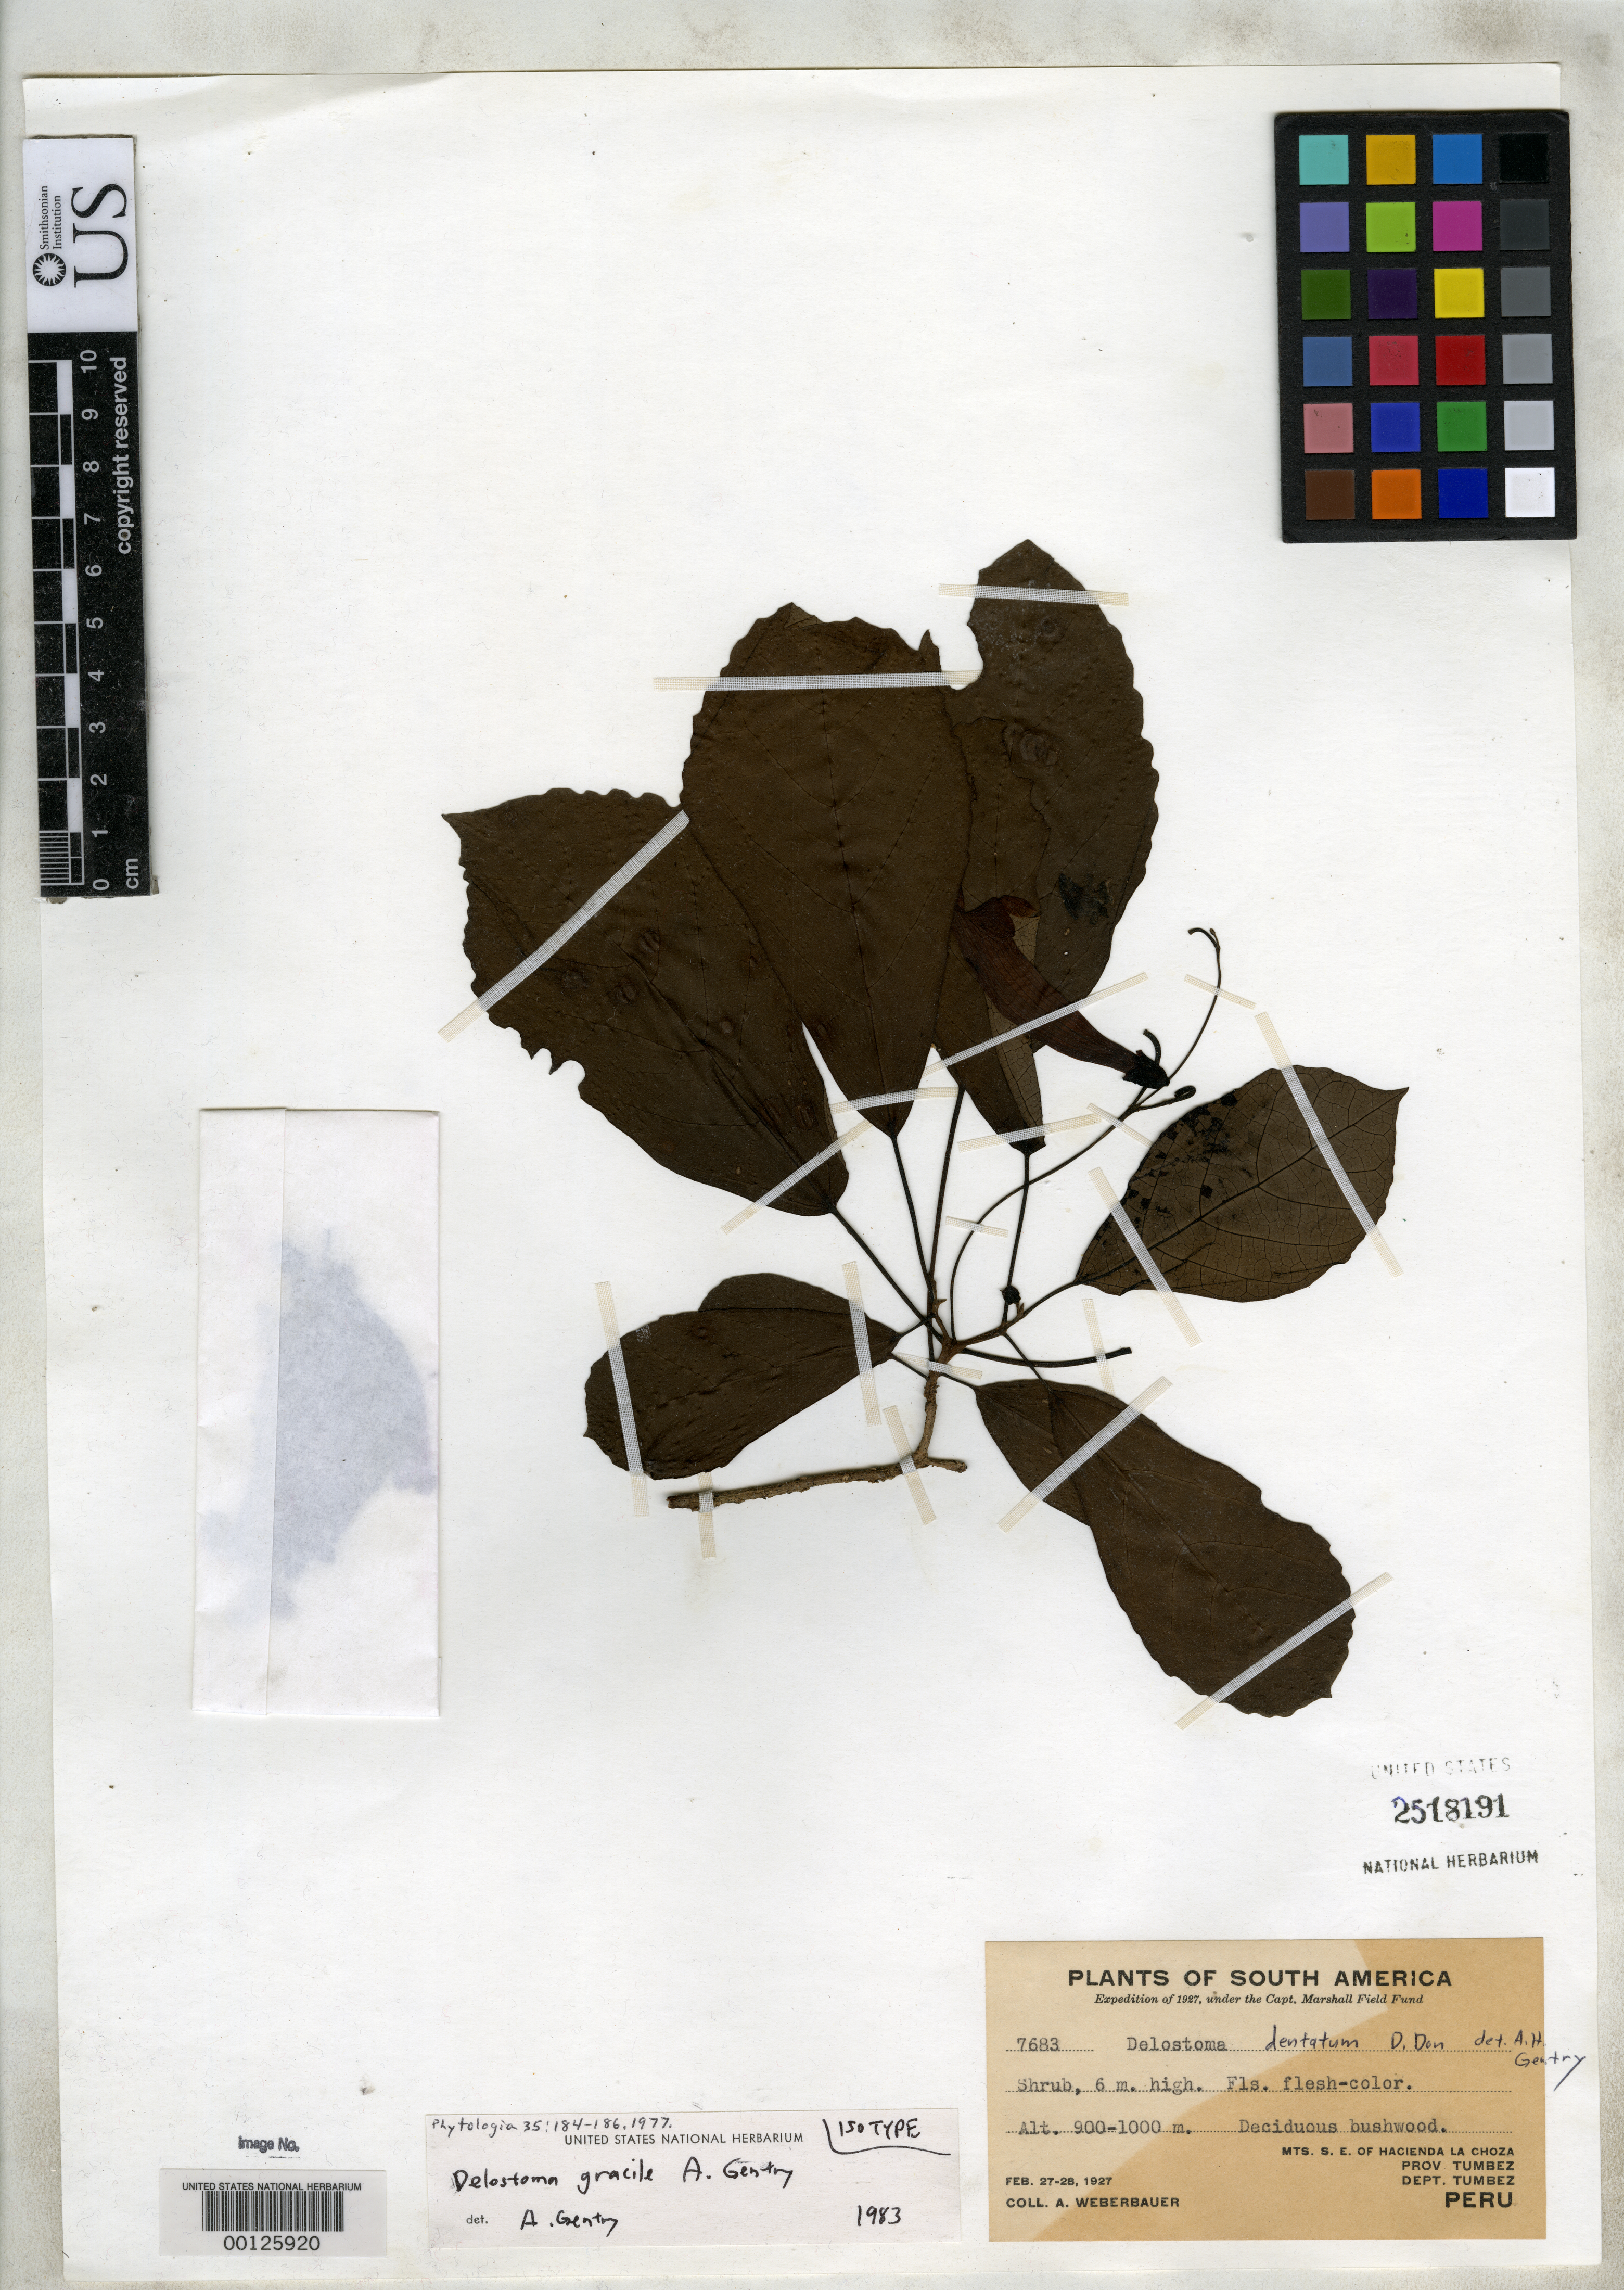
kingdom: Plantae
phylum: Tracheophyta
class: Magnoliopsida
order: Lamiales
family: Bignoniaceae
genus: Delostoma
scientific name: Delostoma gracile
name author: A.H. Gentry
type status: Isotype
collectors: A. Weberbauer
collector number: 7683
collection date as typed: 28 Feb 1927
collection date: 1927-02-28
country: Peru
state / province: Tumbes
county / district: Tumbes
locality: Mts. SE of Hacienda La Choza.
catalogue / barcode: US 2518191